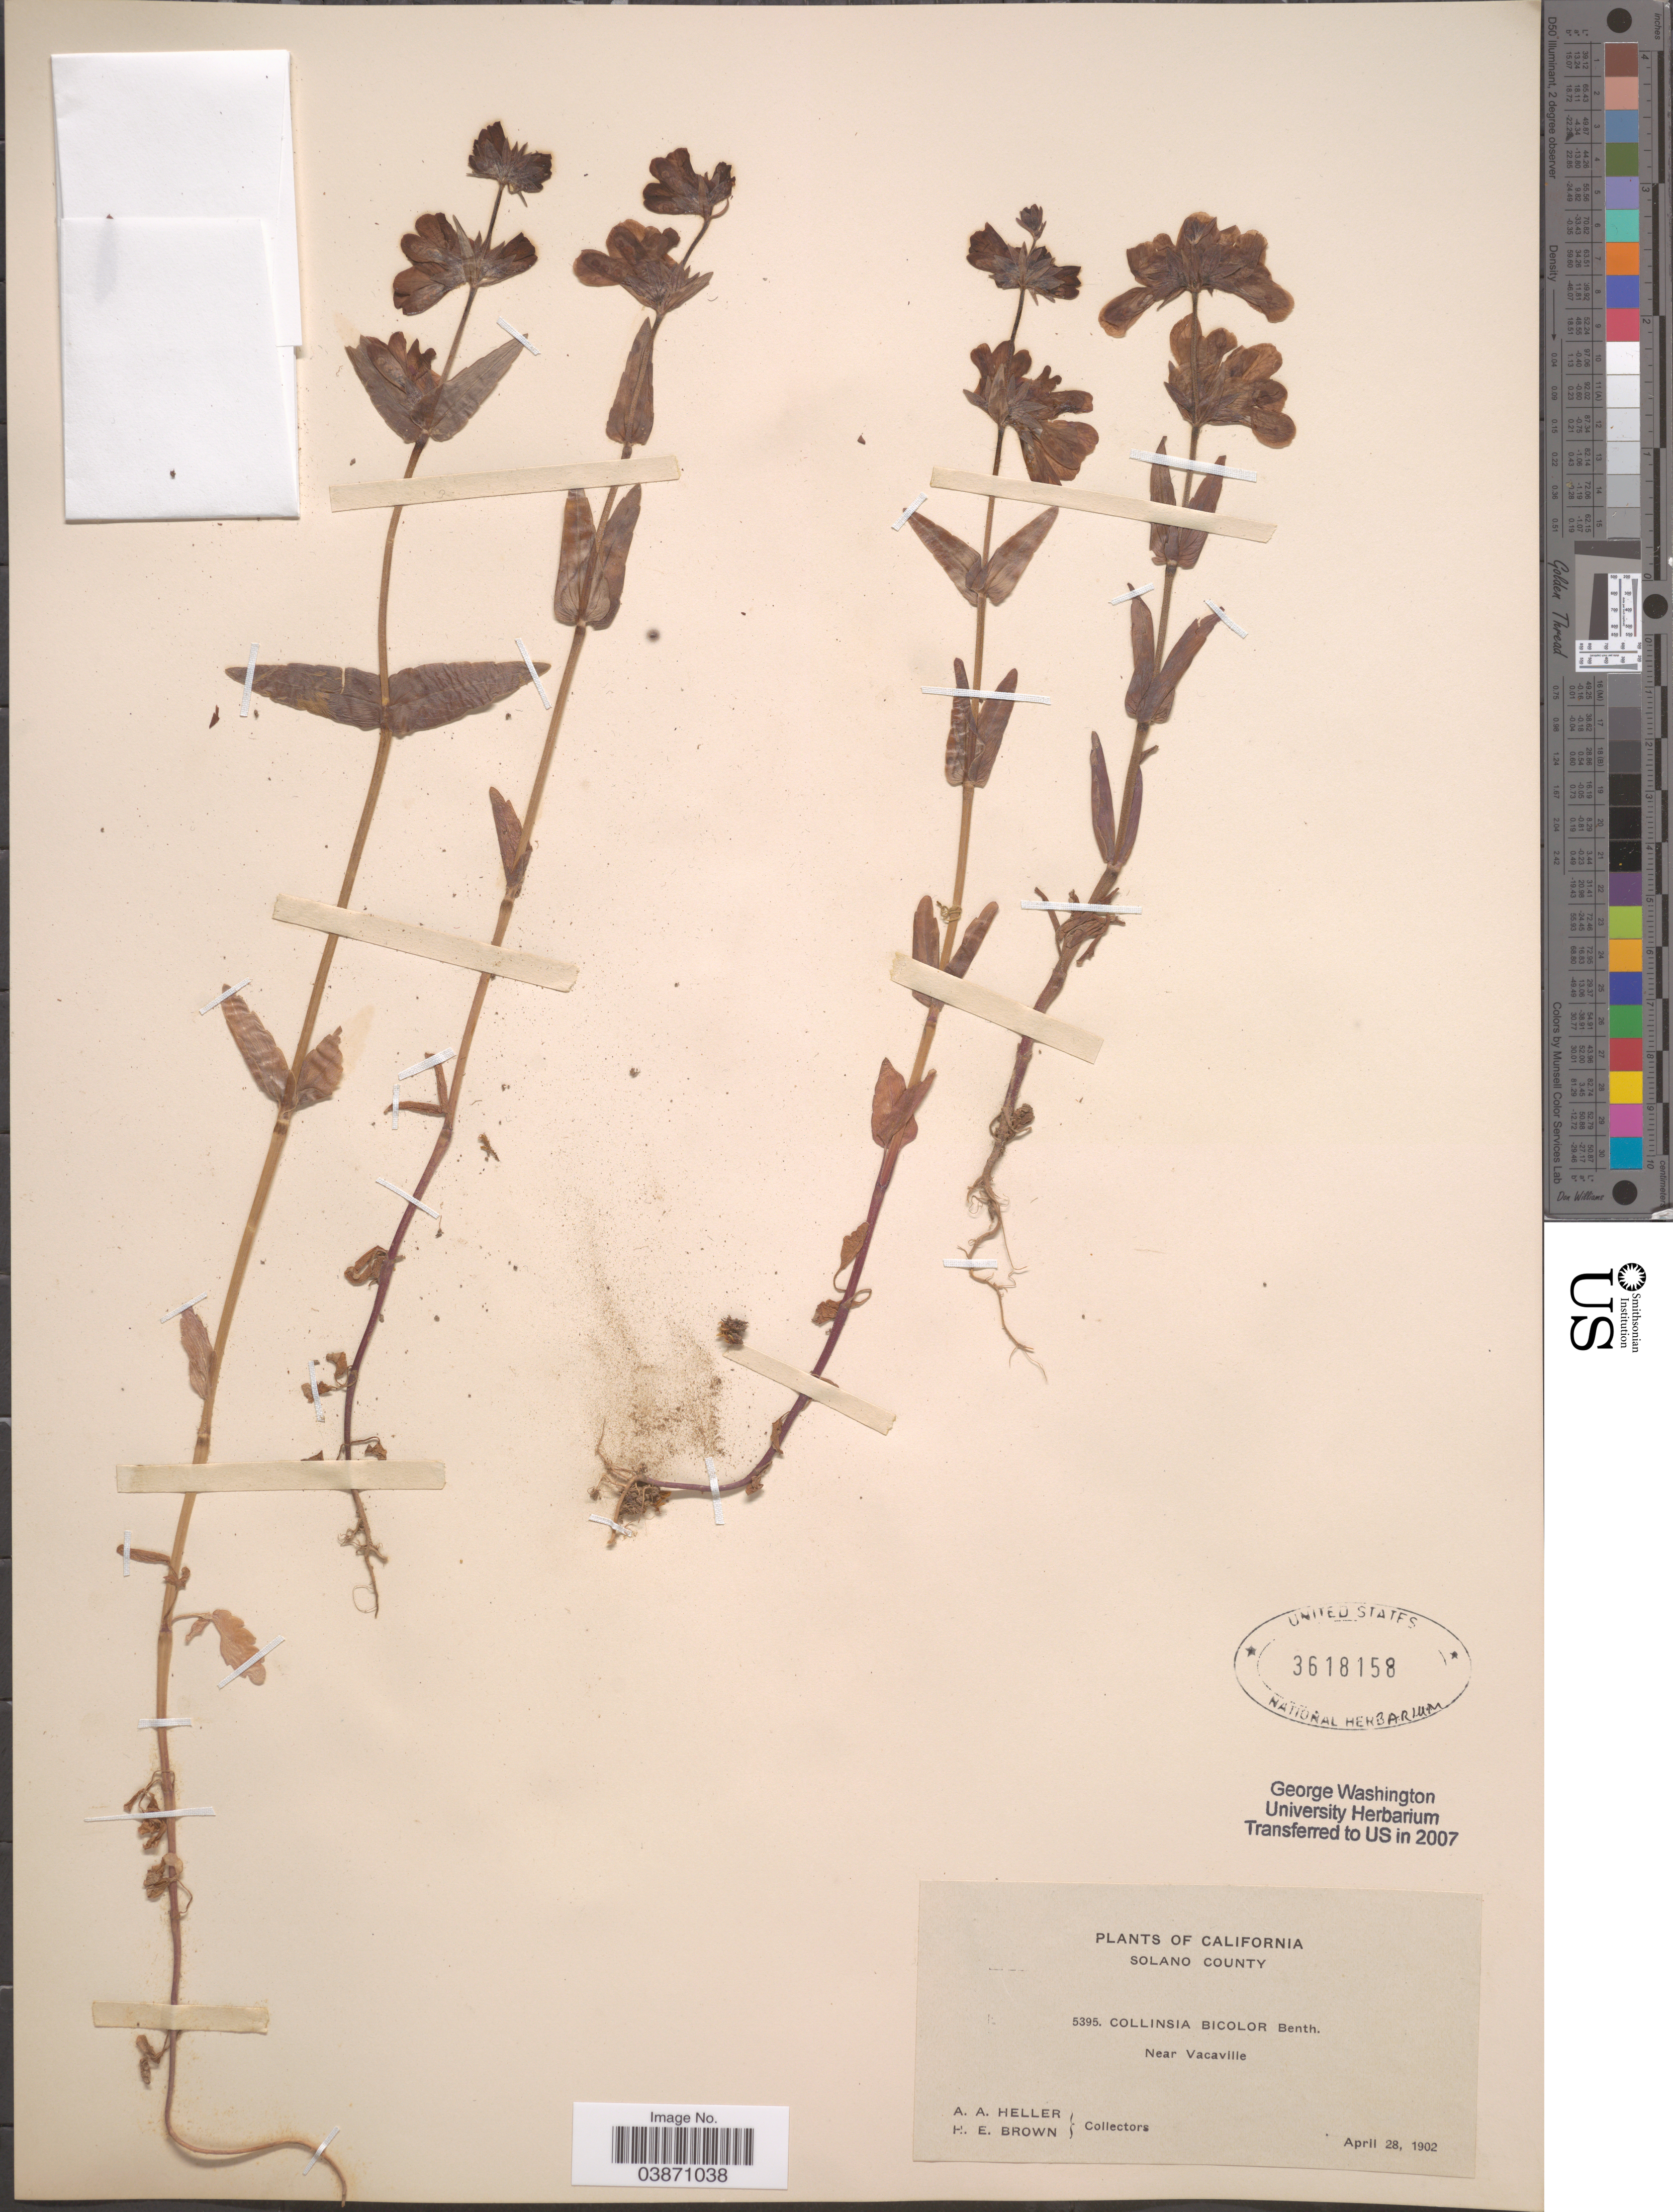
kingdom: Plantae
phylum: Tracheophyta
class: Magnoliopsida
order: Lamiales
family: Plantaginaceae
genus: Collinsia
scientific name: Collinsia bicolor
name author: Raf.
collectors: A. A. Heller & H. E. Brown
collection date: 1902-04-28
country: United States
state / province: California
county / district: Solano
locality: Solano County. Near Vacaville.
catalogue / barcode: US 3618158